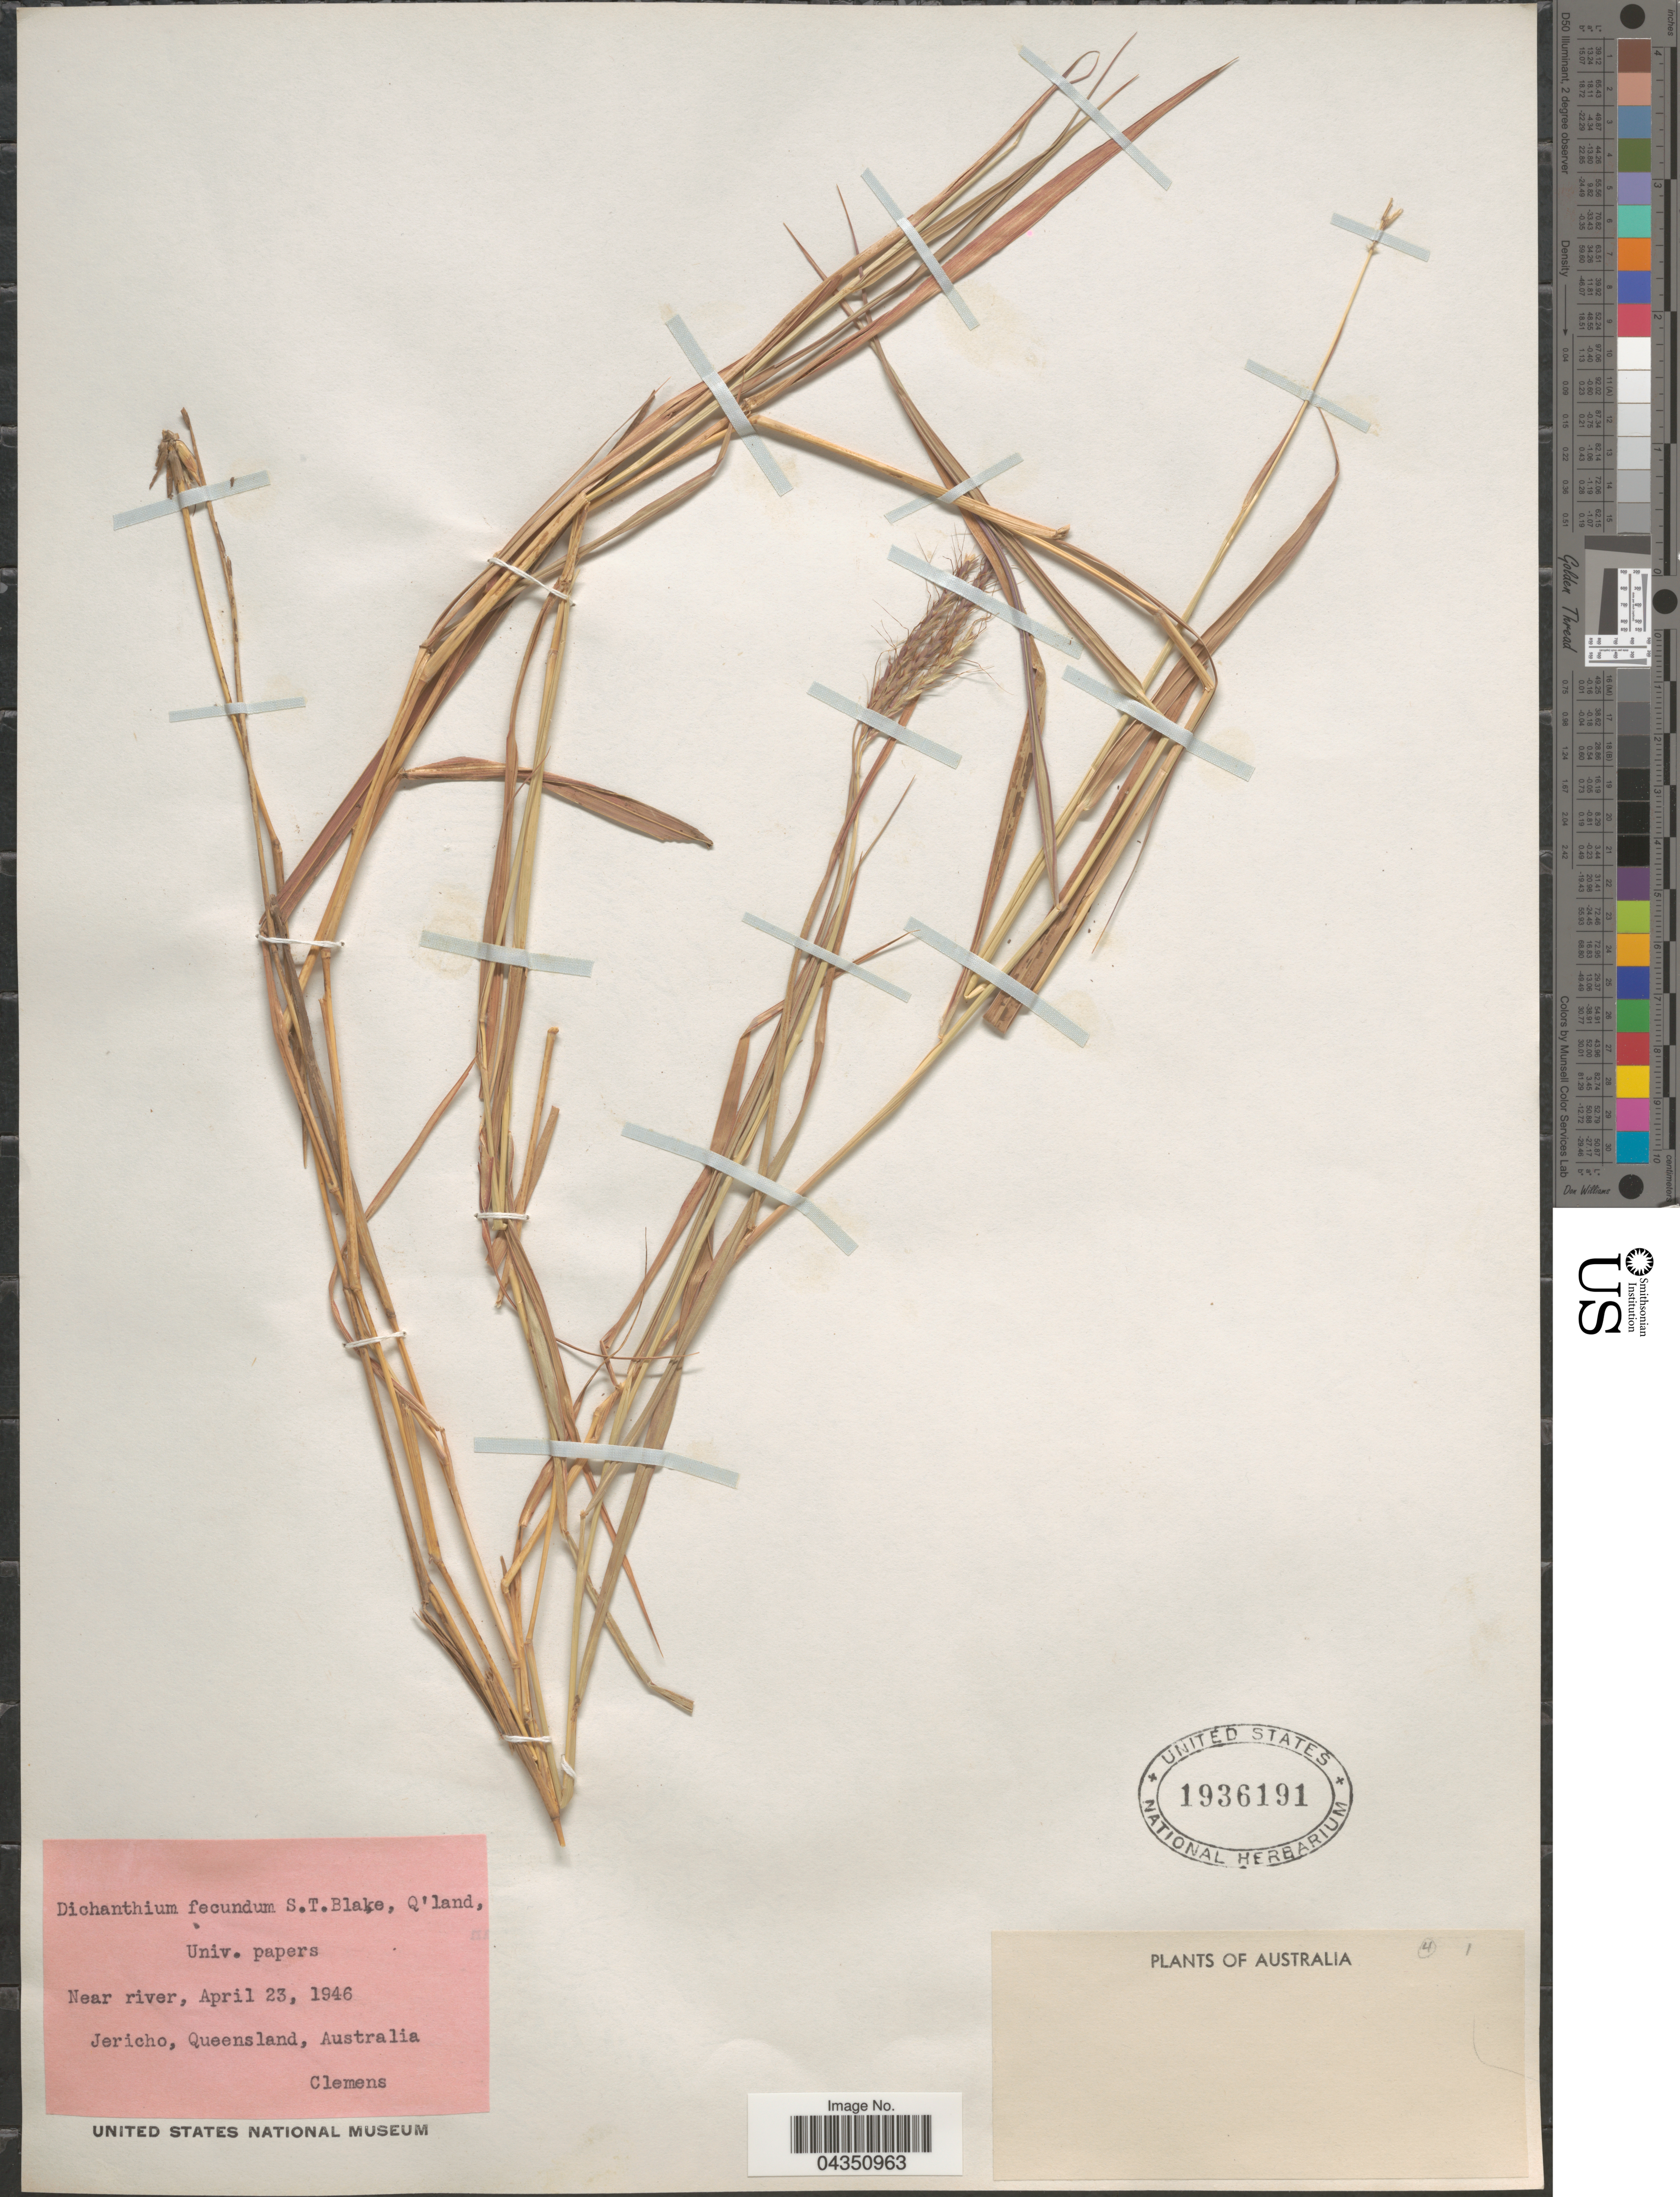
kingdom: Plantae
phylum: Tracheophyta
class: Liliopsida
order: Poales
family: Poaceae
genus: Dichanthium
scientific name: Dichanthium fecundum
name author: S.T. Blake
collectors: -. Clemens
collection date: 1946-04-23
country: Australia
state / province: Queensland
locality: Near river. Jericho.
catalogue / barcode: US 1936191